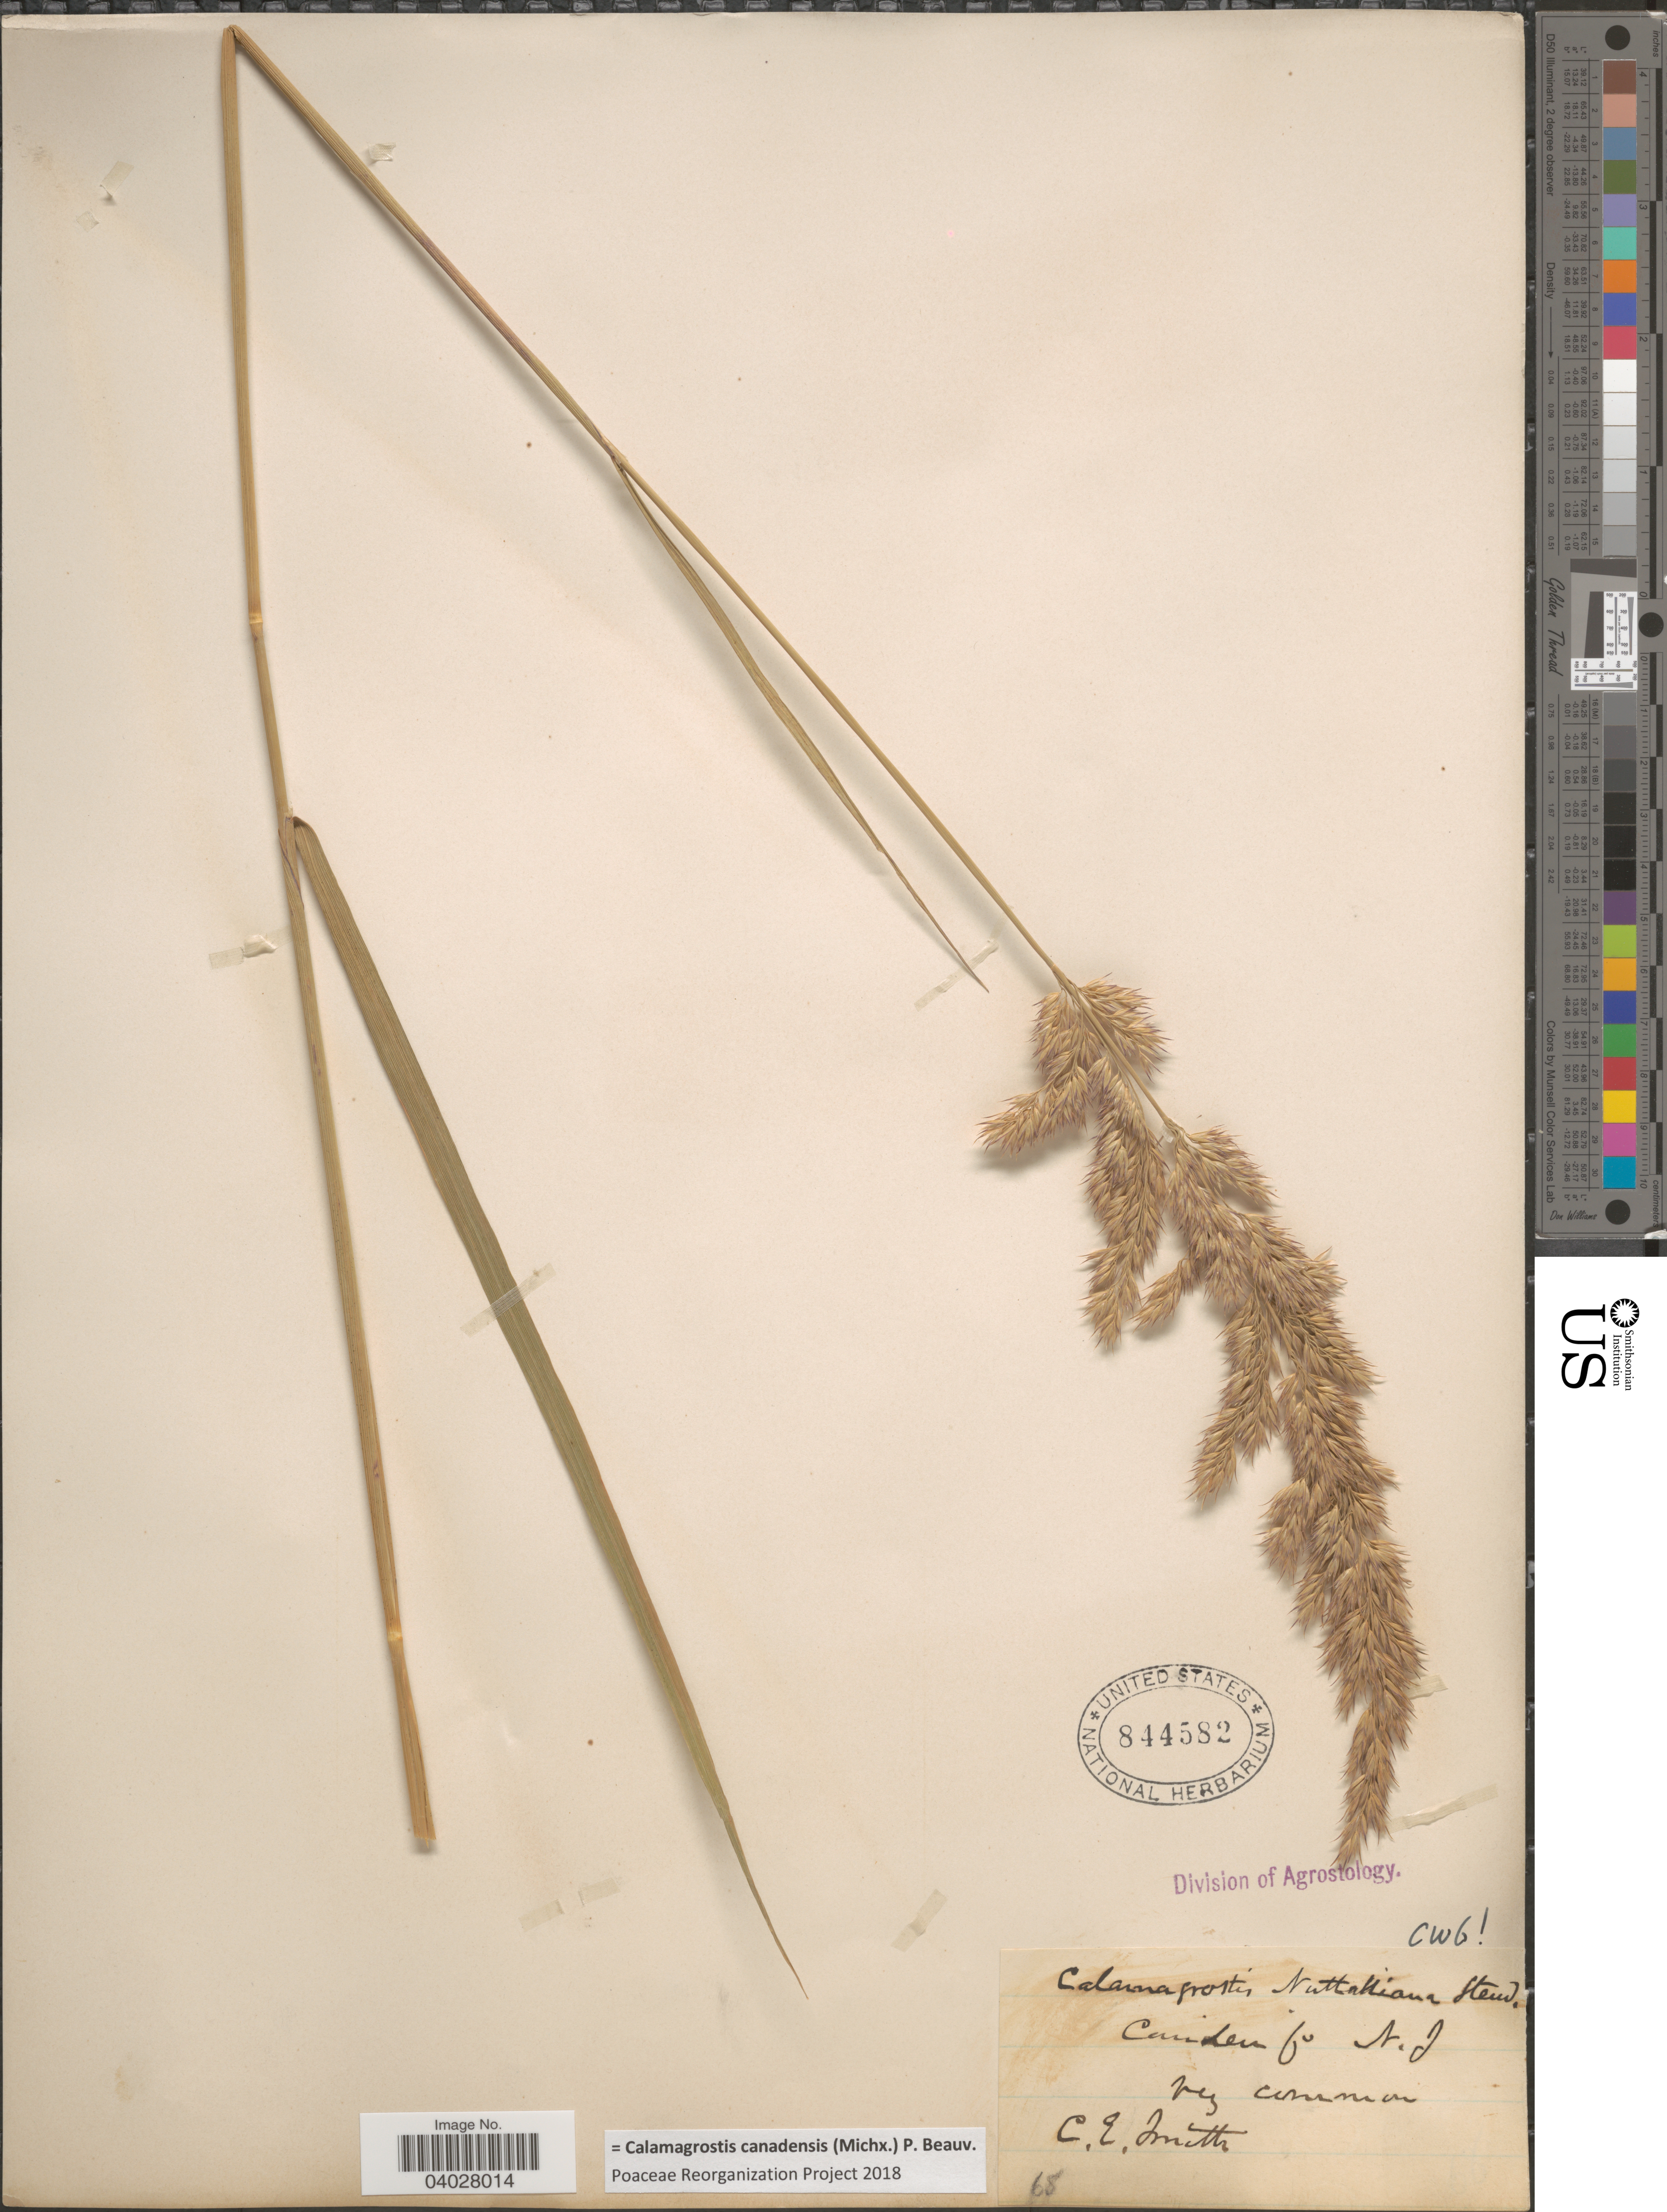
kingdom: Plantae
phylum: Tracheophyta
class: Liliopsida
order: Poales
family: Poaceae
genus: Calamagrostis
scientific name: Calamagrostis canadensis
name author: (Michx.) P. Beauv.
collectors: C. E. Smith Jr.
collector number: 68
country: United States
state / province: New Jersey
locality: Camden.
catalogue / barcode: US 844582